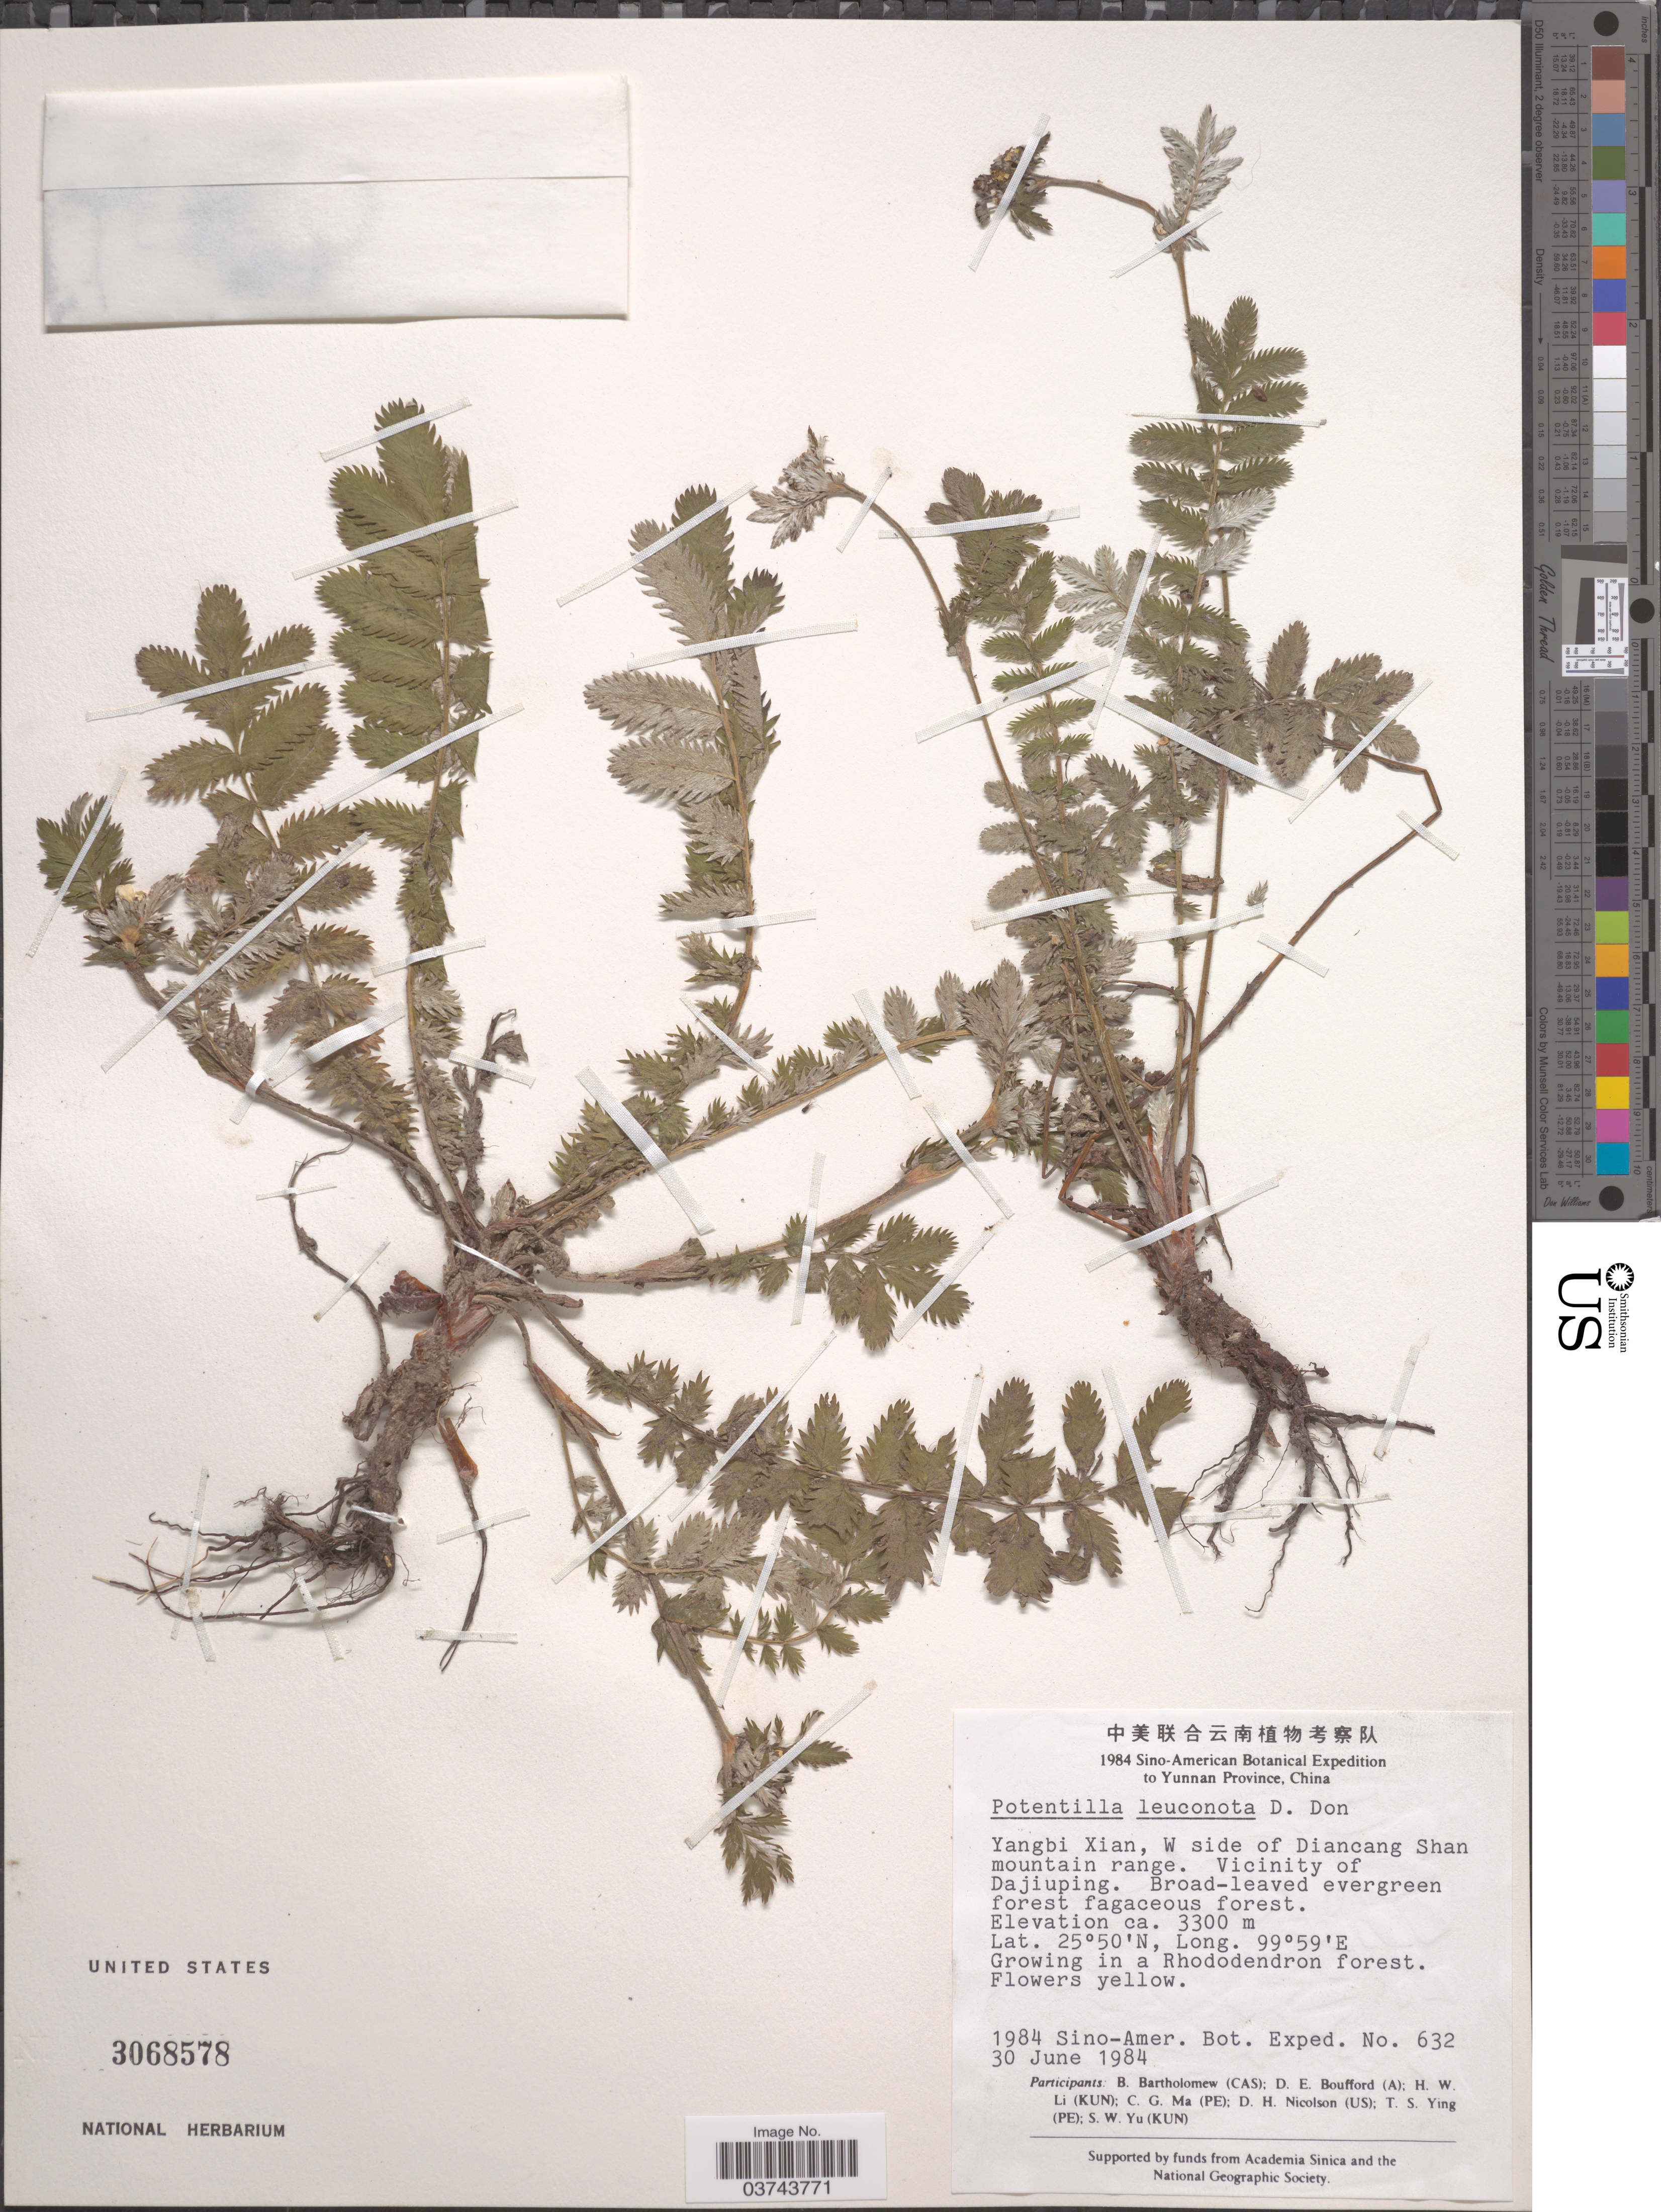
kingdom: Plantae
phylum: Tracheophyta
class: Magnoliopsida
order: Rosales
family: Rosaceae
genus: Potentilla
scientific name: Potentilla leuconota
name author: D. Don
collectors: Sino-Amer. Bot. Exped. 1984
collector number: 632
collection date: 1984-06-30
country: China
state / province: Yunnan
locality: Yangbi Xian, W side of Diancang Shan mountain range. Vicinity of Dajiuping.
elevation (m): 3300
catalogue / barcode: US 3068578